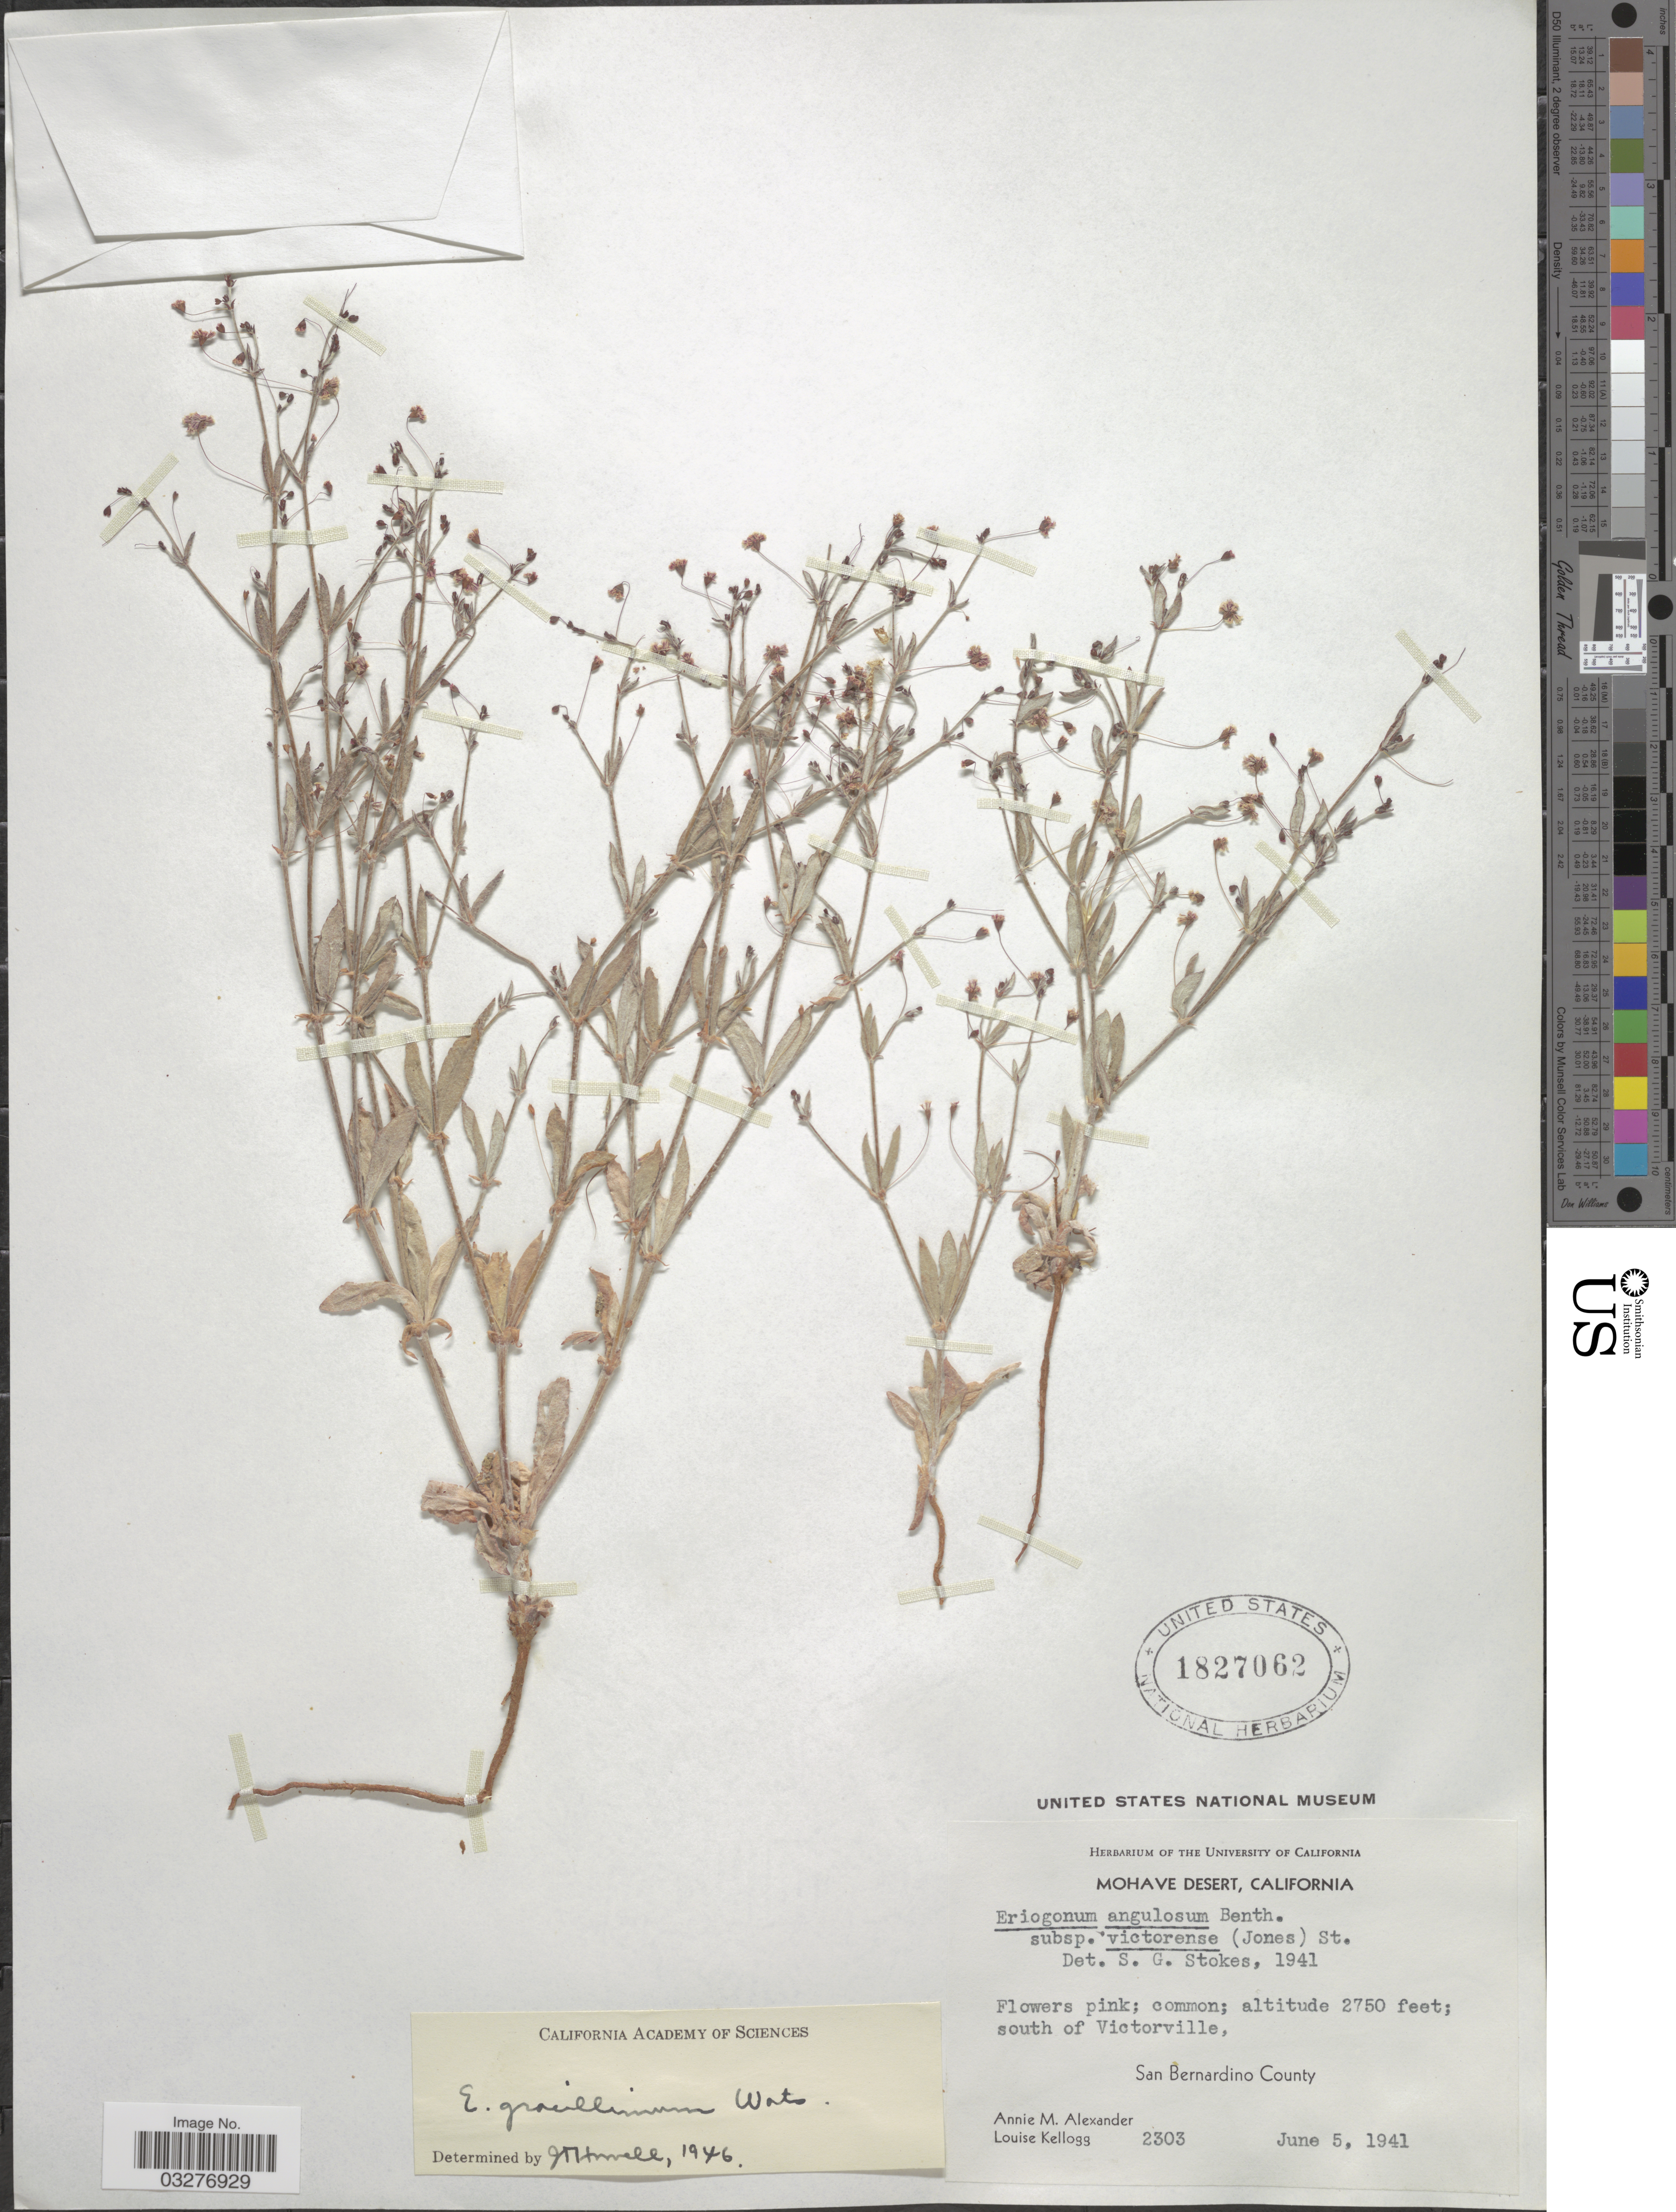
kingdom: Plantae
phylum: Tracheophyta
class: Magnoliopsida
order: Caryophyllales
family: Polygonaceae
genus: Eriogonum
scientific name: Eriogonum gracillimum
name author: S. Watson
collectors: A. M. Alexander & L. Kellogg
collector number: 2303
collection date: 1941-06-05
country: United States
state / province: California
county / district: San Bernardino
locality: Mohave Desert. South of Victorville, San Bernardino County.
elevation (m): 838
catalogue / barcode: US 1827062